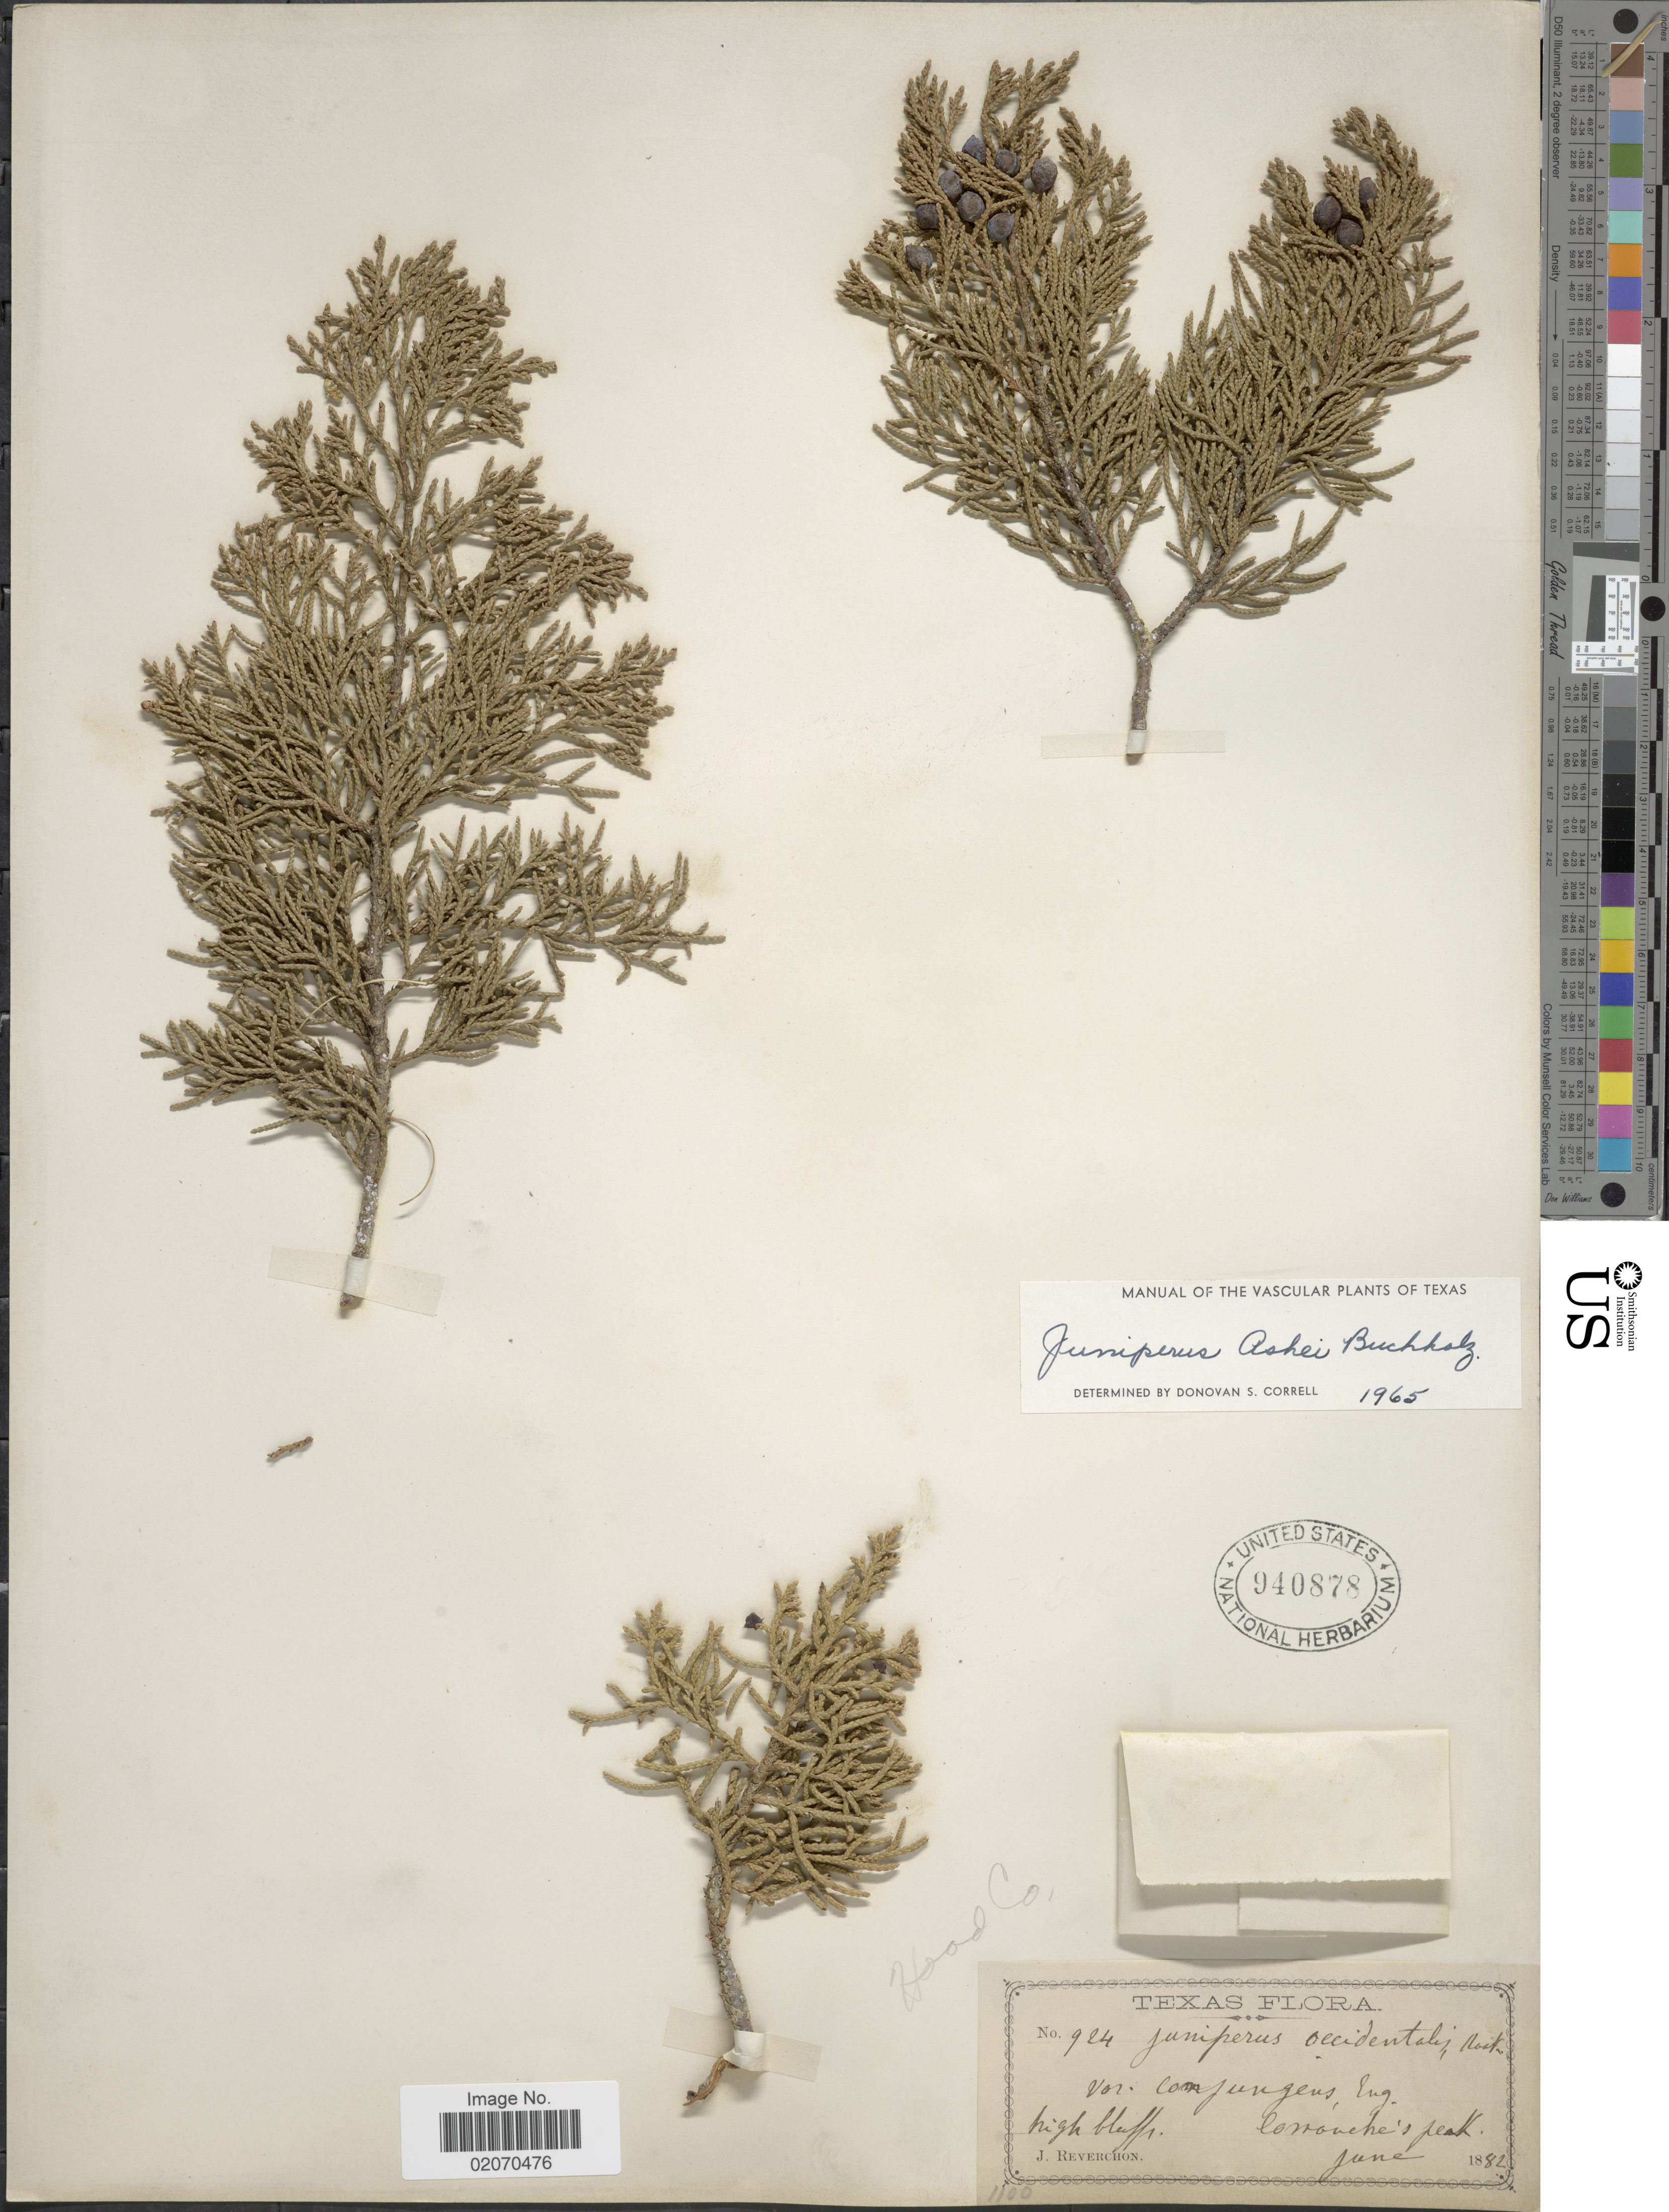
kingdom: Plantae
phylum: Tracheophyta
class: Pinopsida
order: Pinales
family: Cupressaceae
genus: Juniperus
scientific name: Juniperus ashei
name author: J. Buchholz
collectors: J. Reverchon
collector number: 924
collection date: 1882-06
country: United States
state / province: Texas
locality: Comanche's Peak, Hood Co.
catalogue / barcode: US 940878